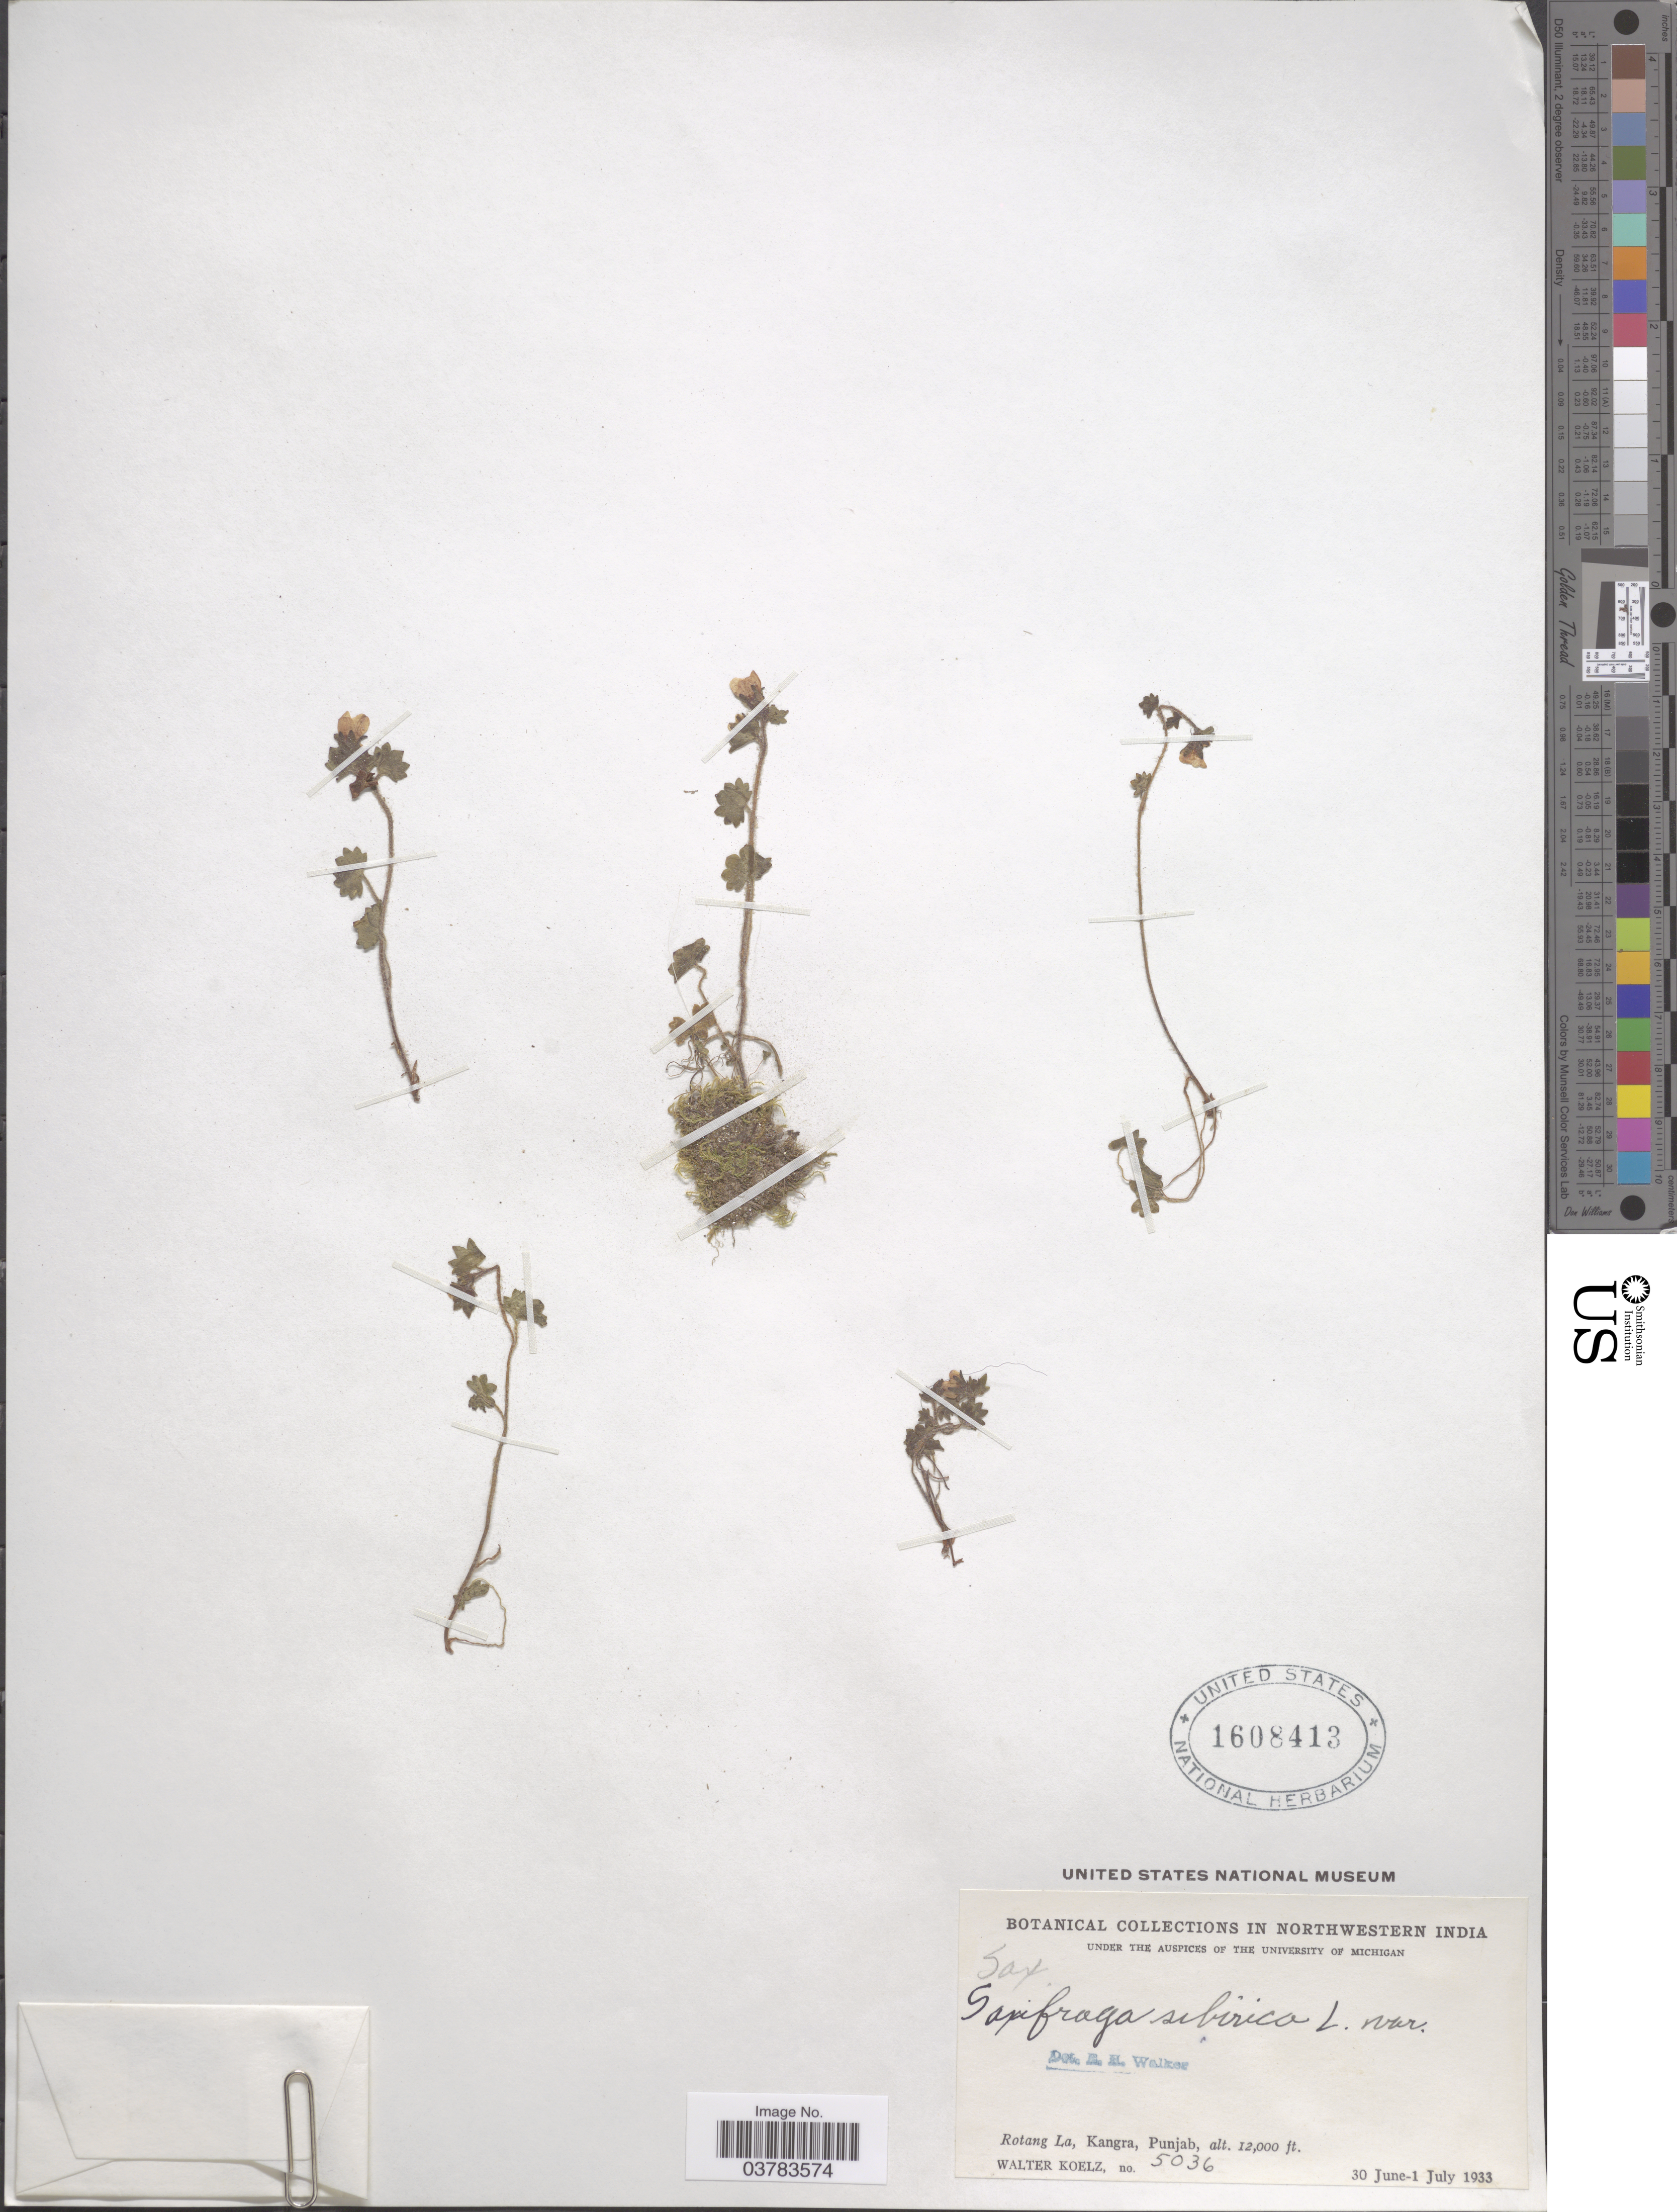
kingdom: Plantae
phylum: Tracheophyta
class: Magnoliopsida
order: Saxifragales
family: Saxifragaceae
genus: Saxifraga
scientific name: Saxifraga sibirica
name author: L.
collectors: W. N. Koelz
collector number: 5036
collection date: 1933-06-30/1933-07-01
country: India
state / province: Punjab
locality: In Northwestern India. Rotang La, Kangra.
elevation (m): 3658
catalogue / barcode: US 1608413